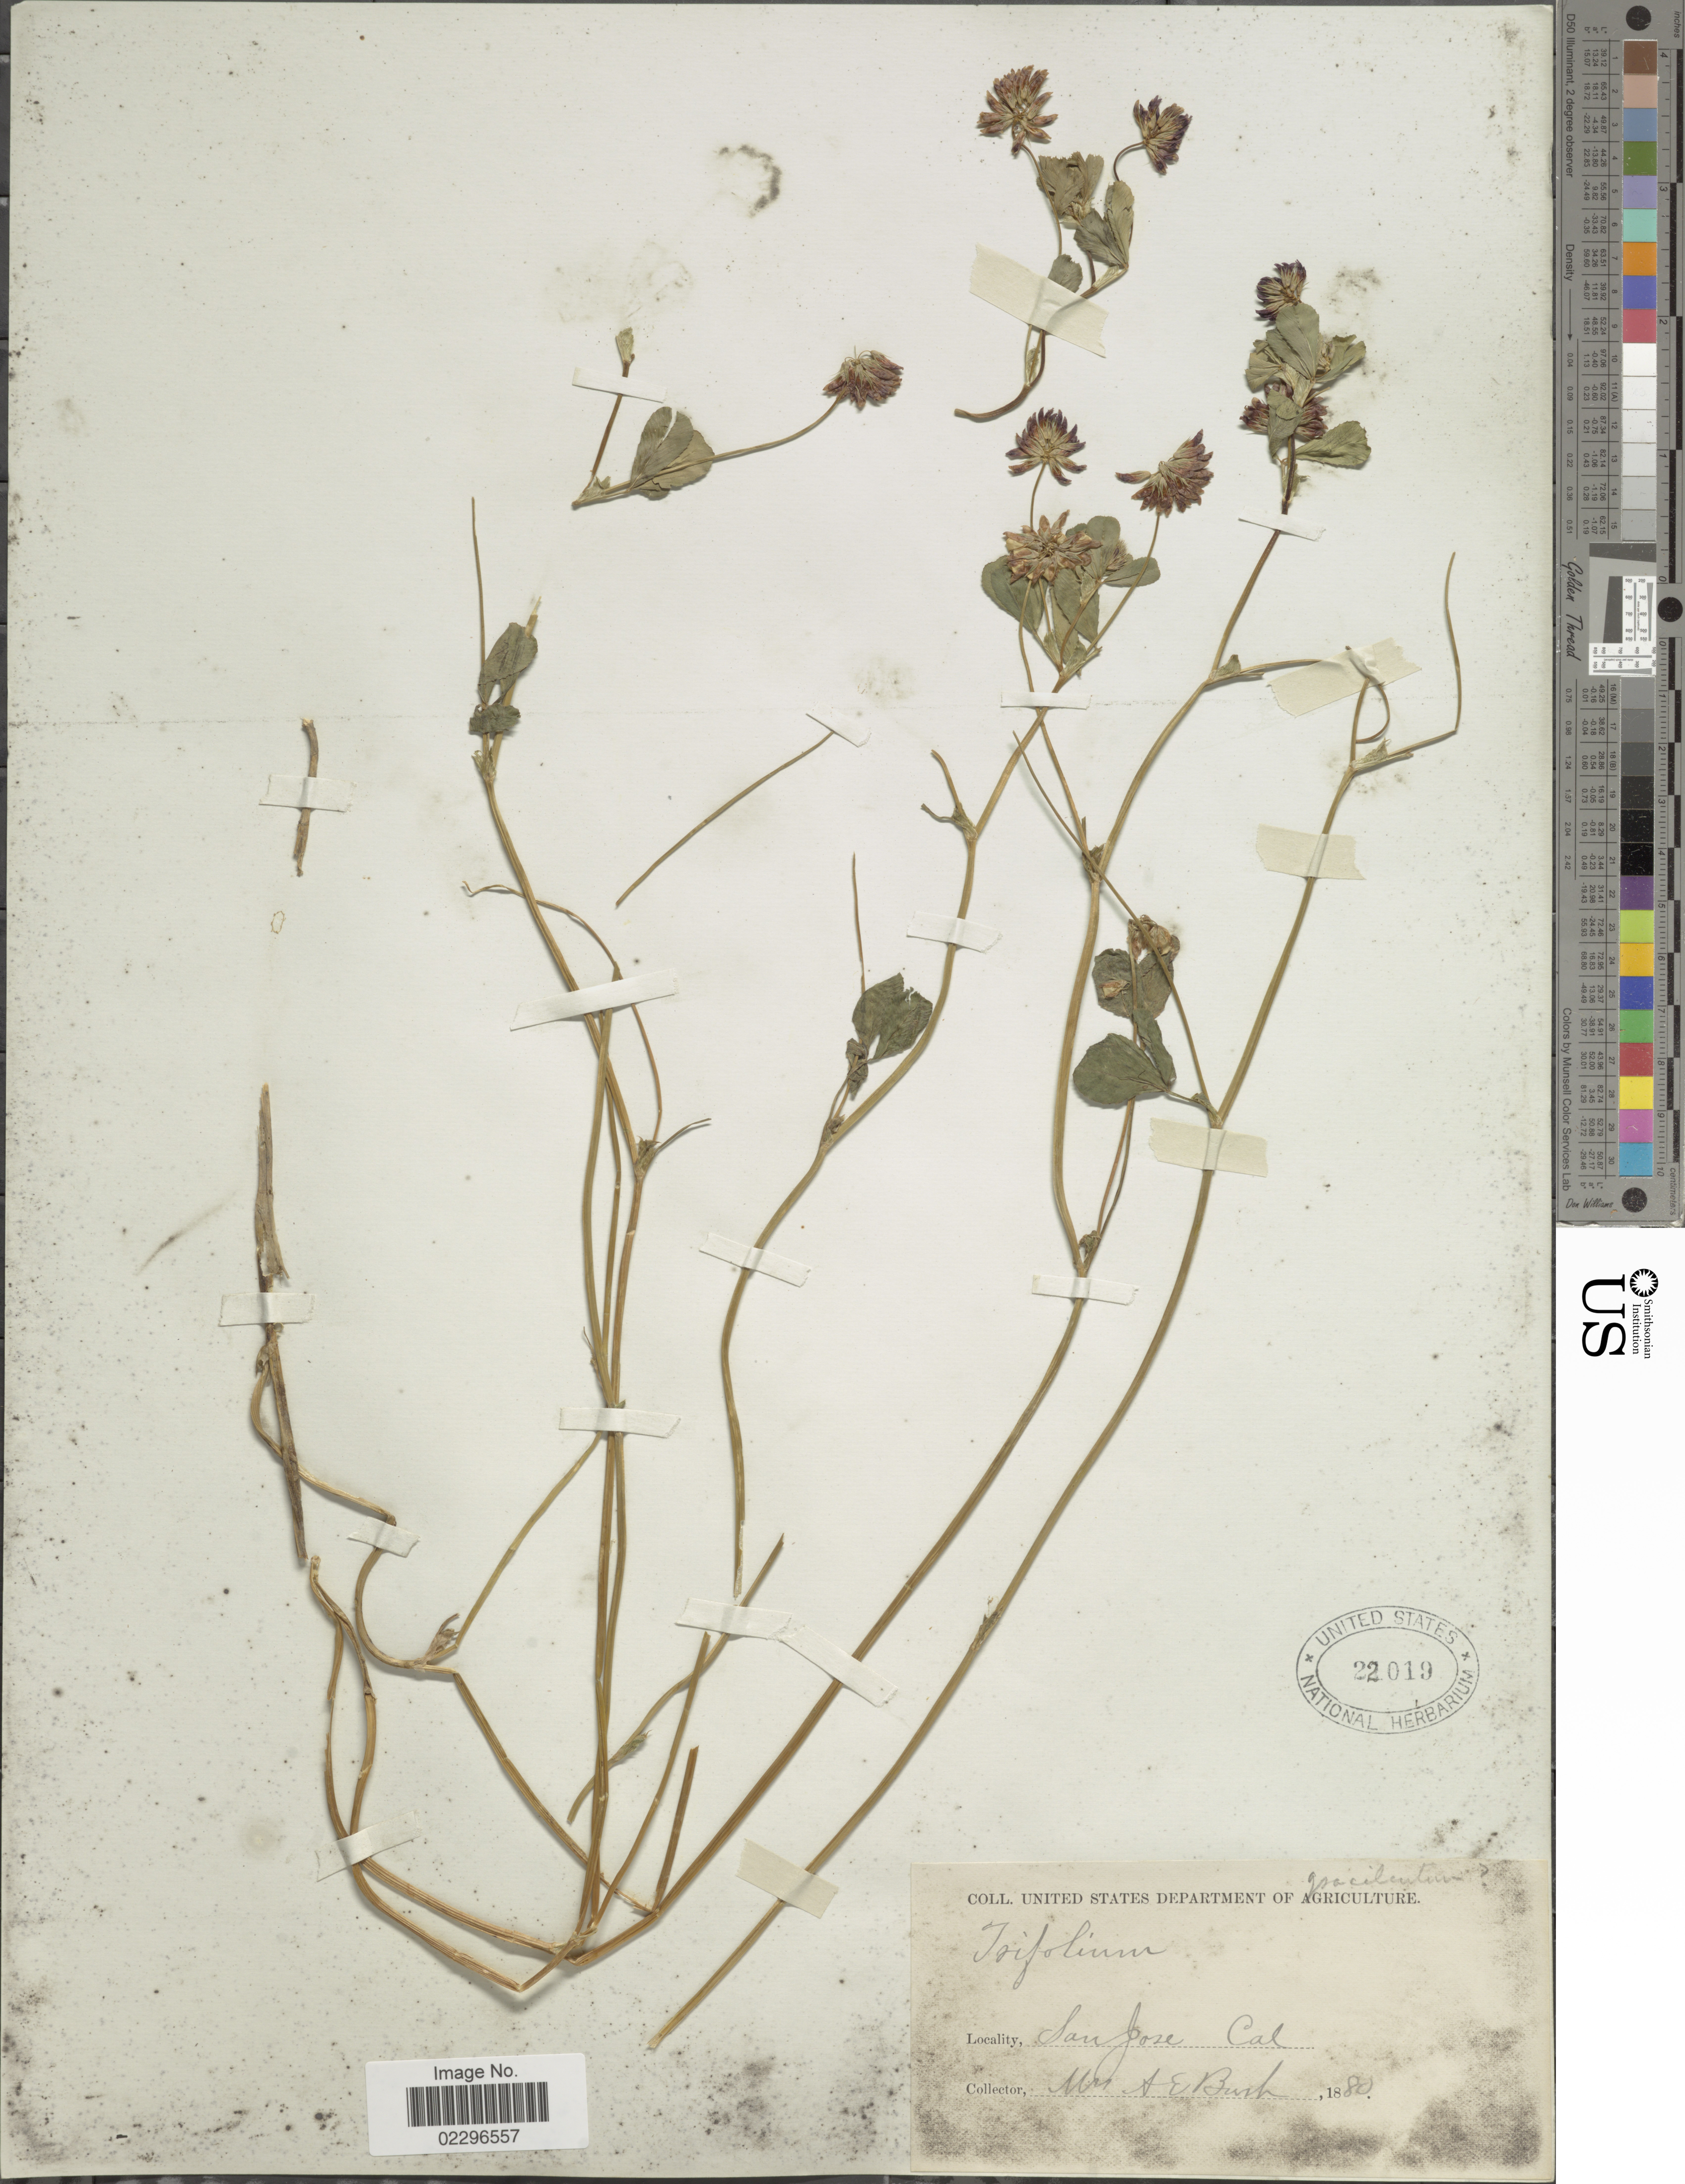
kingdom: Plantae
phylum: Tracheophyta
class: Magnoliopsida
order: Fabales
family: Fabaceae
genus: Trifolium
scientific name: Trifolium gracilentum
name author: Torr. & A. Gray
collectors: A. E. Bush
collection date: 1880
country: United States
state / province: California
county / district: Santa Clara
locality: San Jose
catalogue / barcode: US 22019